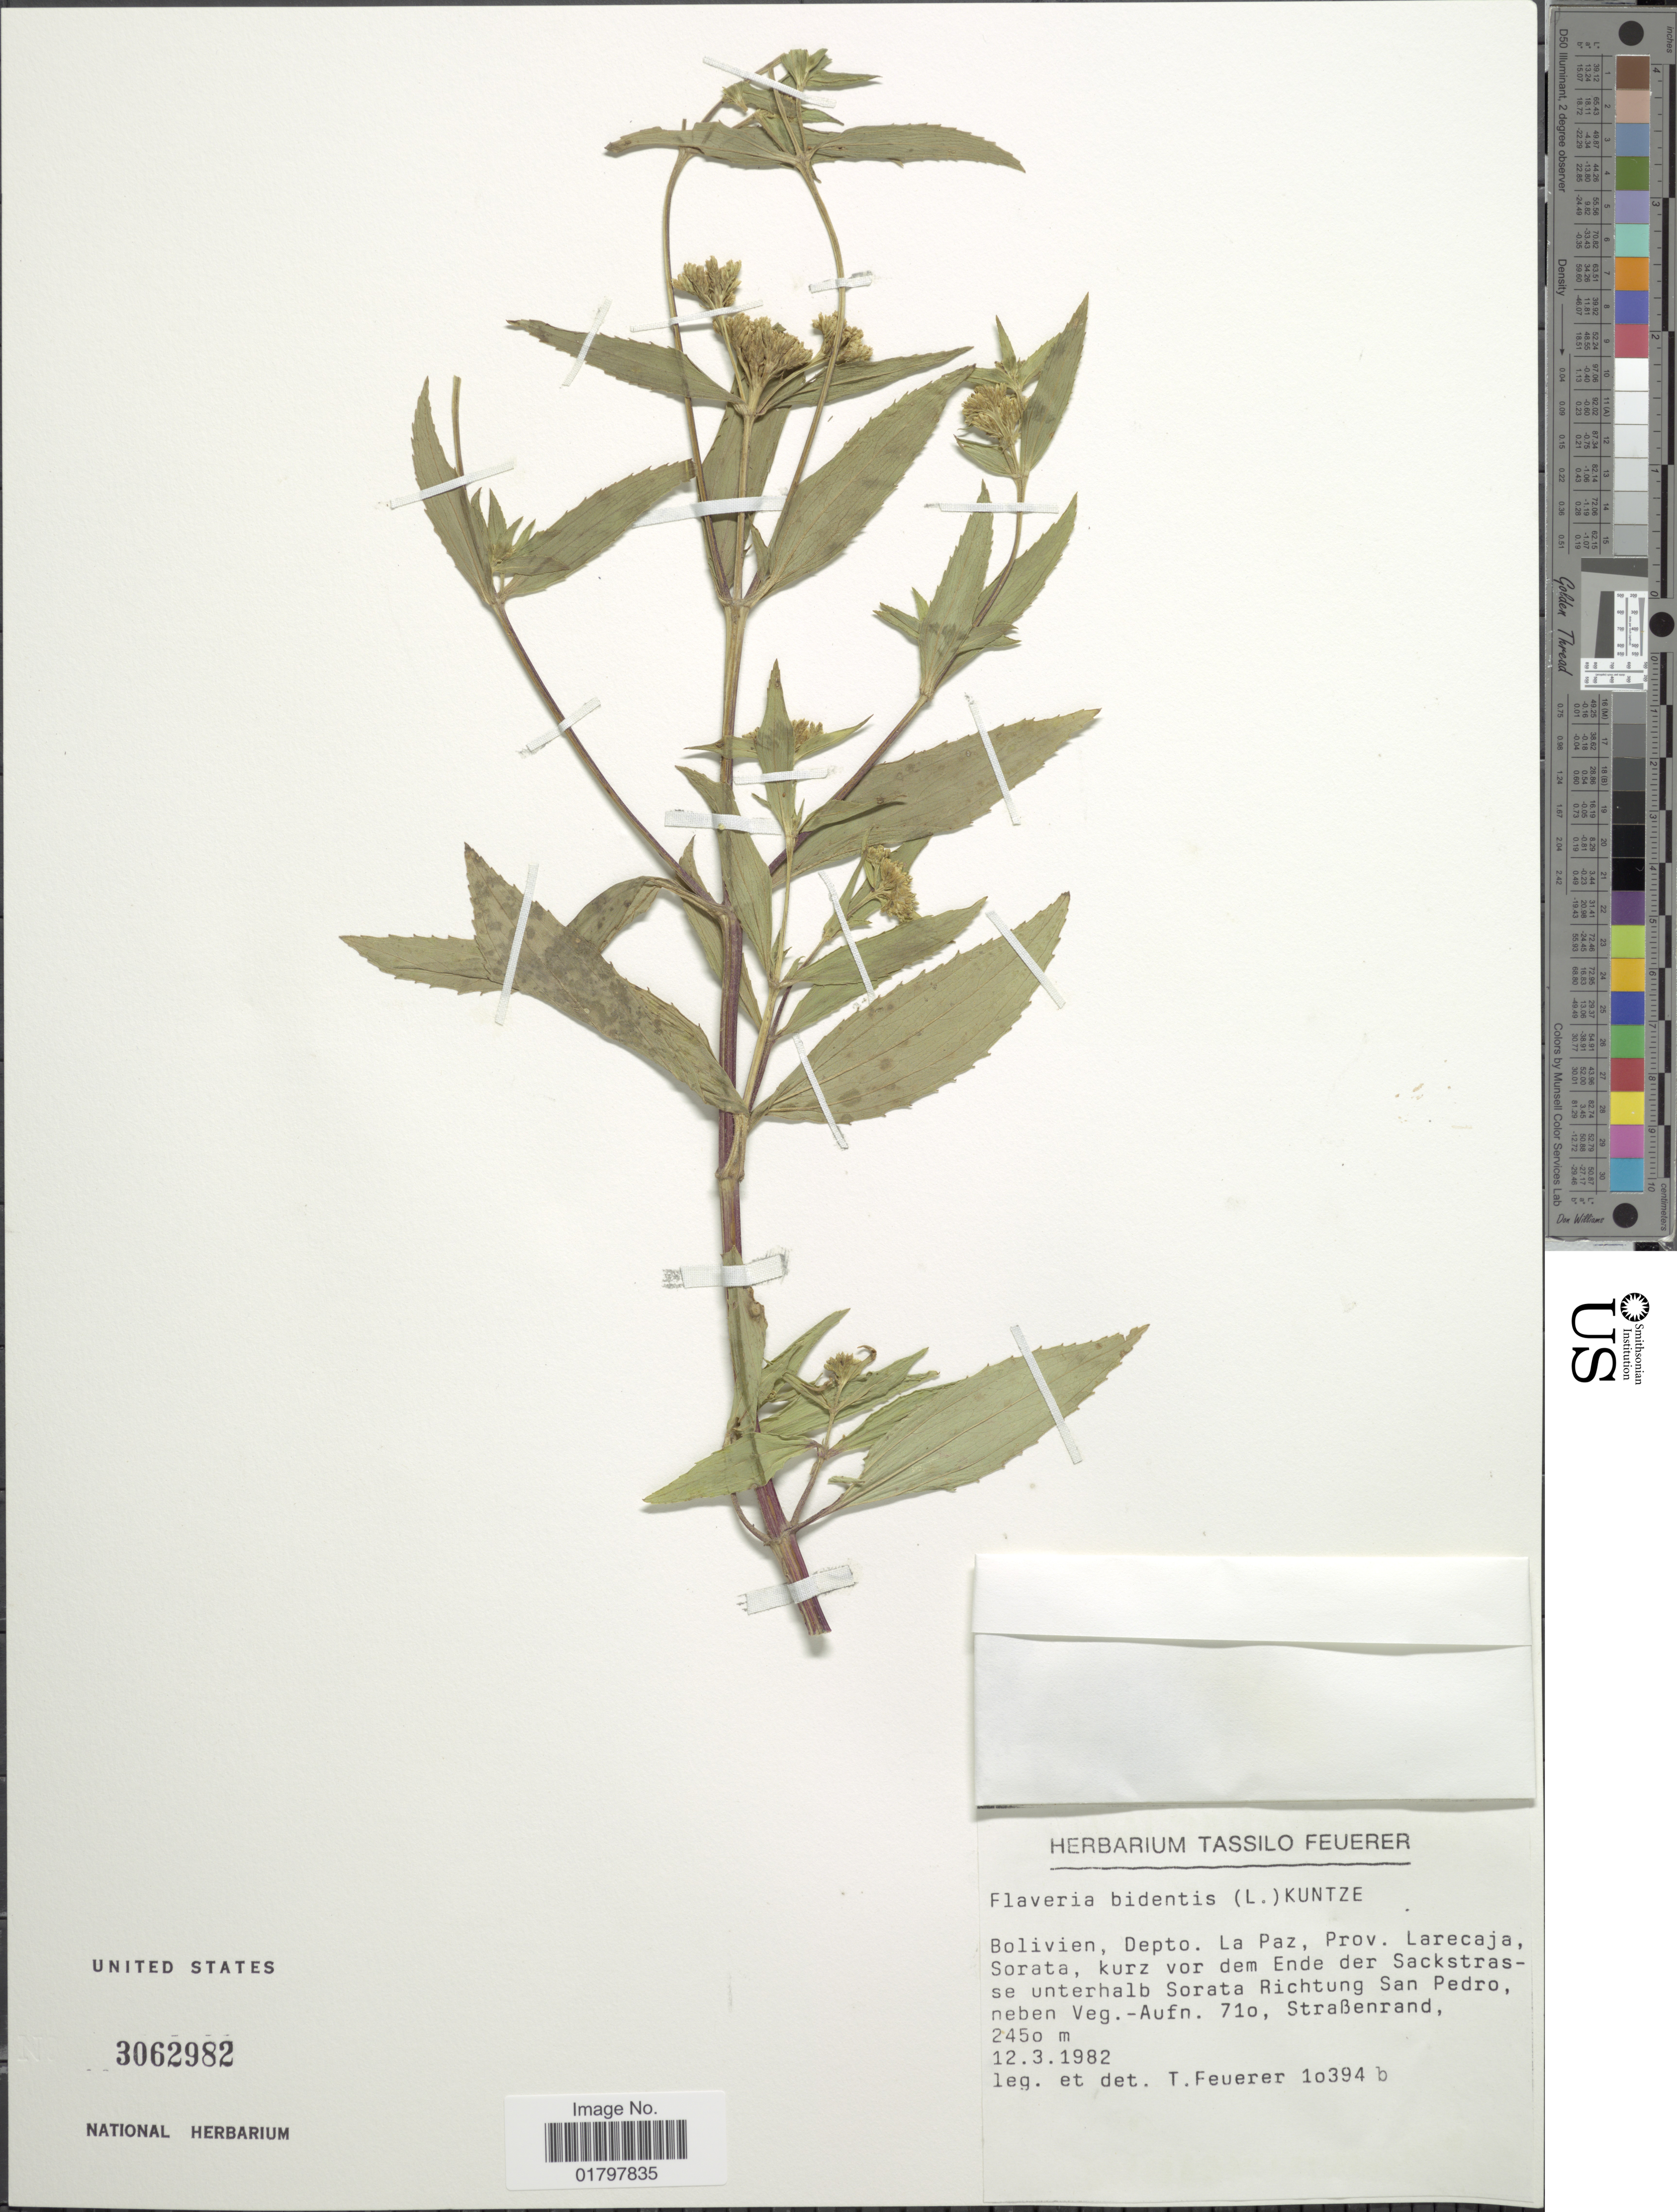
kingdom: Plantae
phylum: Tracheophyta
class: Magnoliopsida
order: Asterales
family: Asteraceae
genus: Flaveria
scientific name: Flaveria bidentis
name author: (L.) Kuntze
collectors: T. Feuerer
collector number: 10394b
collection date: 1982-03-12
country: Bolivia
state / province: La Paz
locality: Bolivien, Depto. La Paz, Prov. Larecaja, Sorata, kurz vor dem Ende der Sackstrasse unterhalb Sorata Richtung San Pedro, neben Veg.-Aufn. 710, Straßenrand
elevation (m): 2450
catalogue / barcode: US 3062982